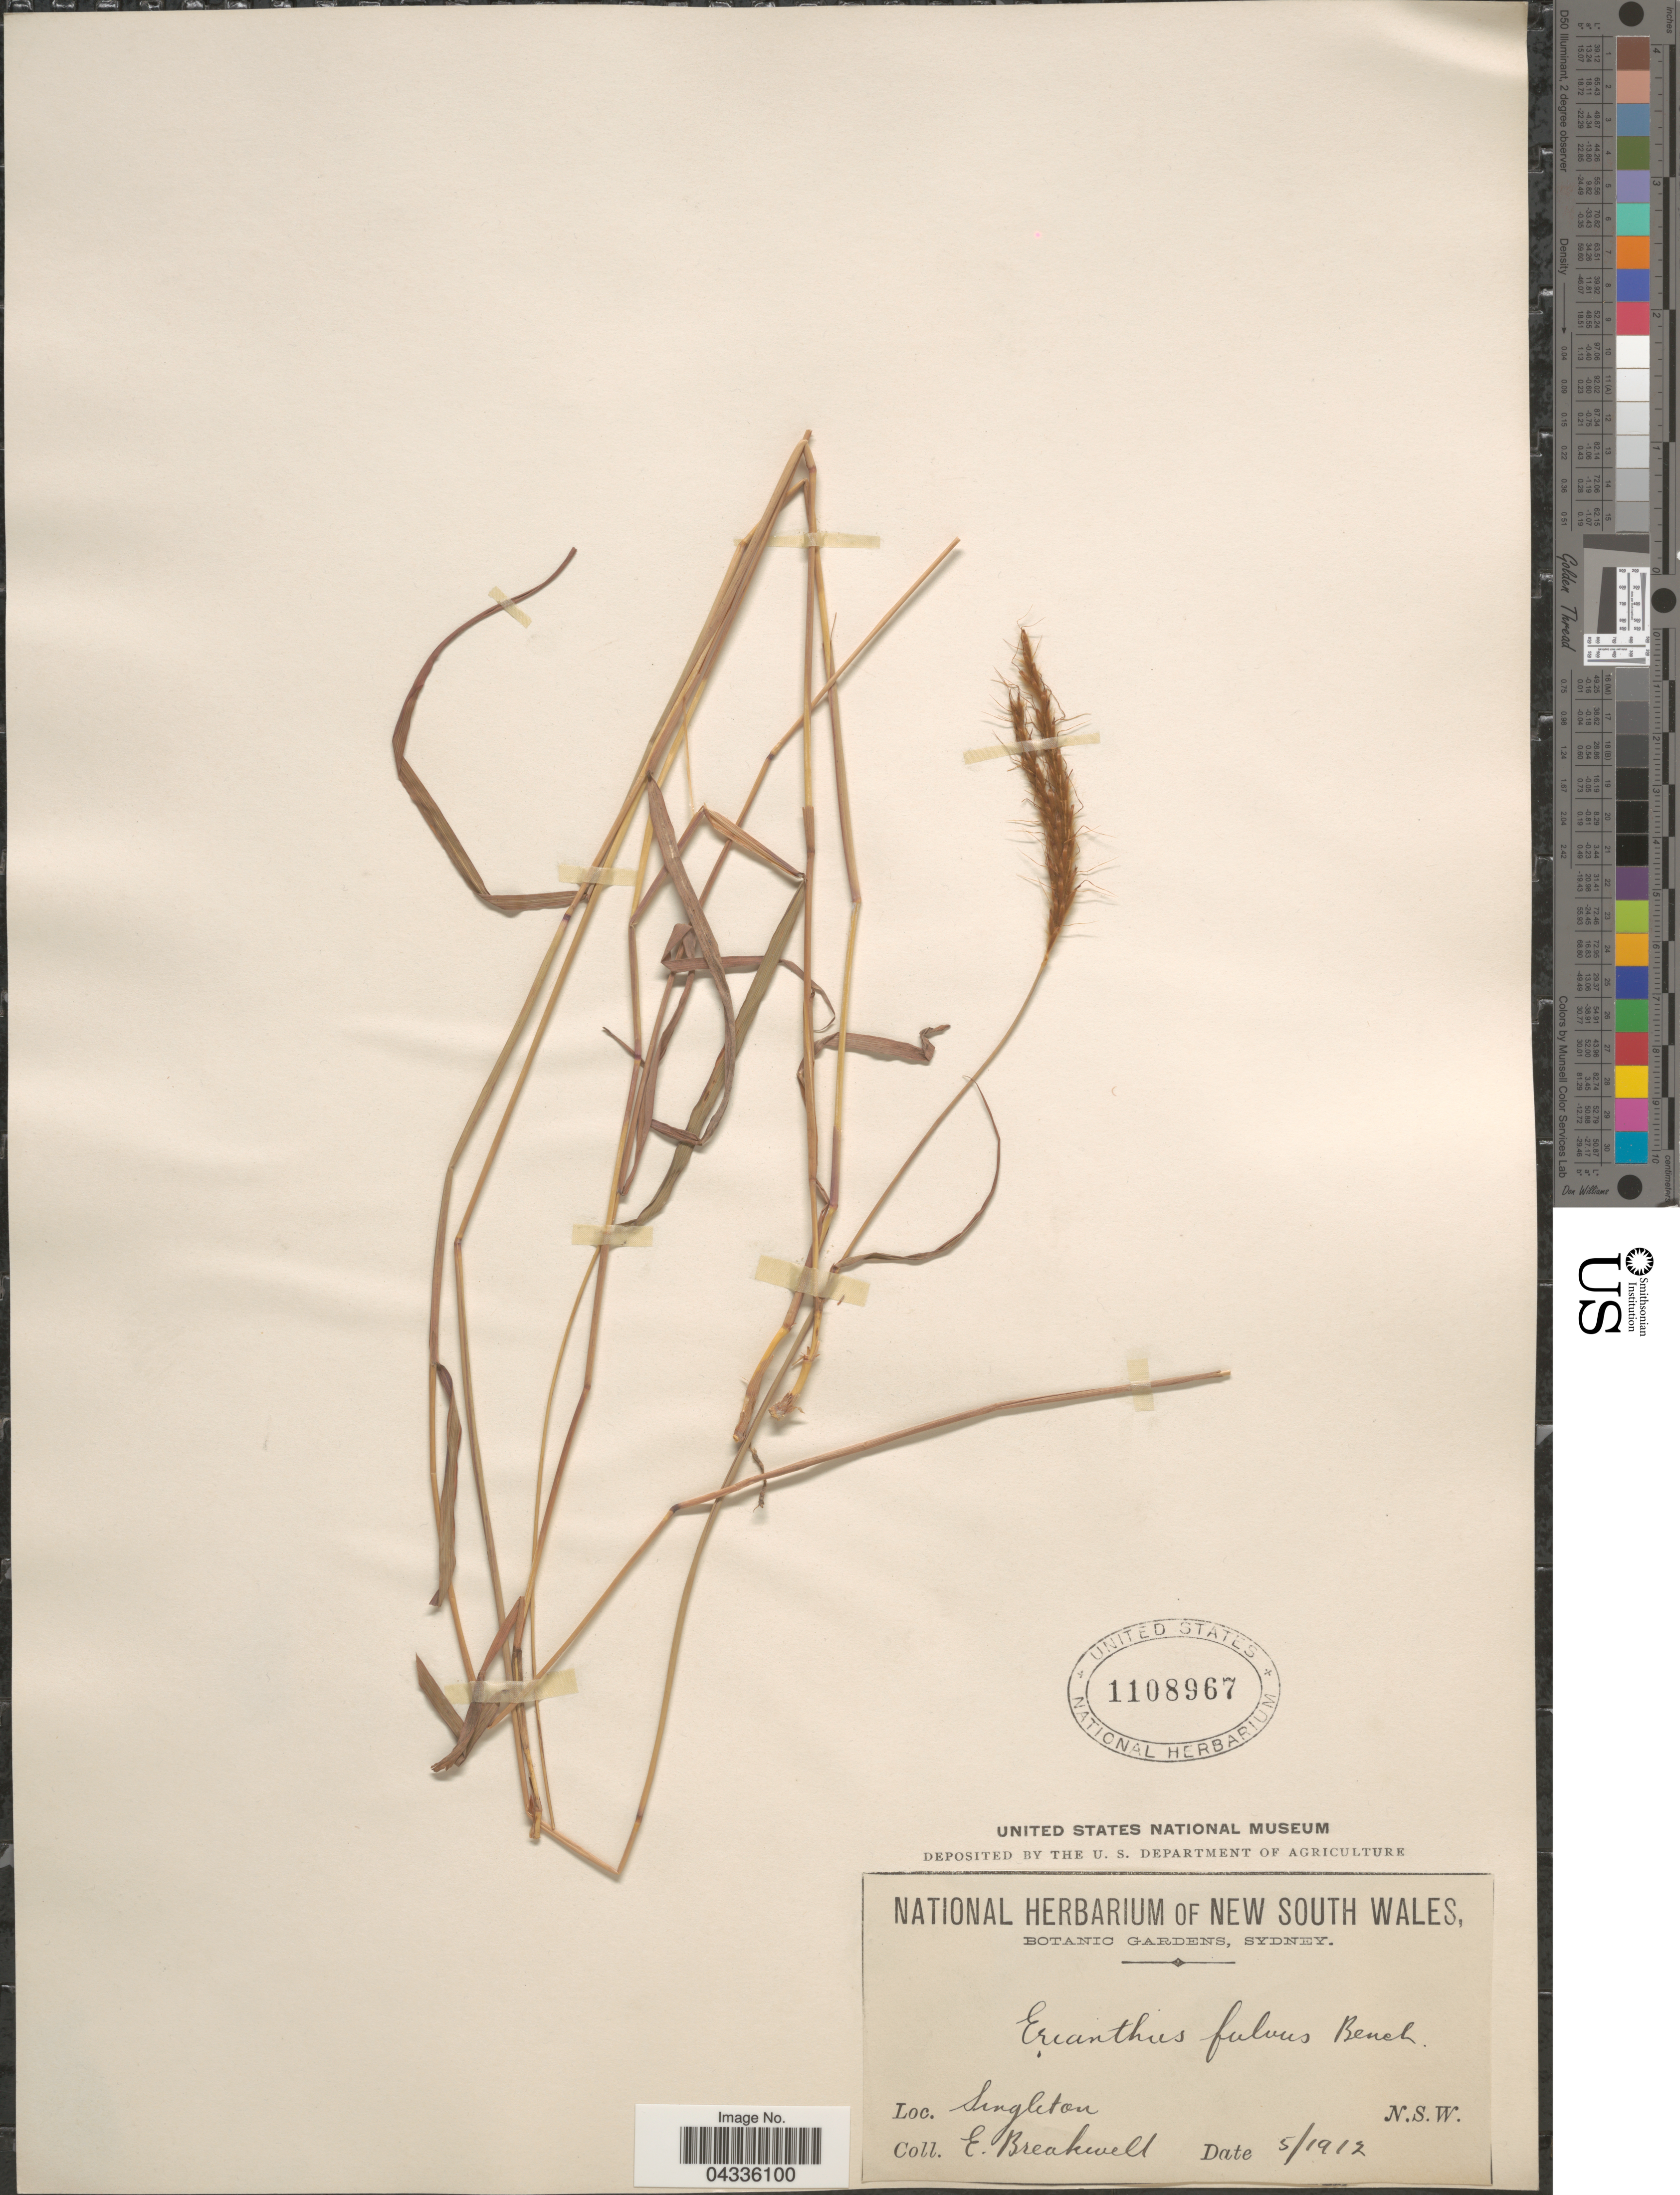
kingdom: Plantae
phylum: Tracheophyta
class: Liliopsida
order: Poales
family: Poaceae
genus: Eulalia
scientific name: Eulalia aurea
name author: (Bory) Kunth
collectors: E. Breakwell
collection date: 1912-05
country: Australia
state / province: New South Wales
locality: Singleton.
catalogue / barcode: US 1108967